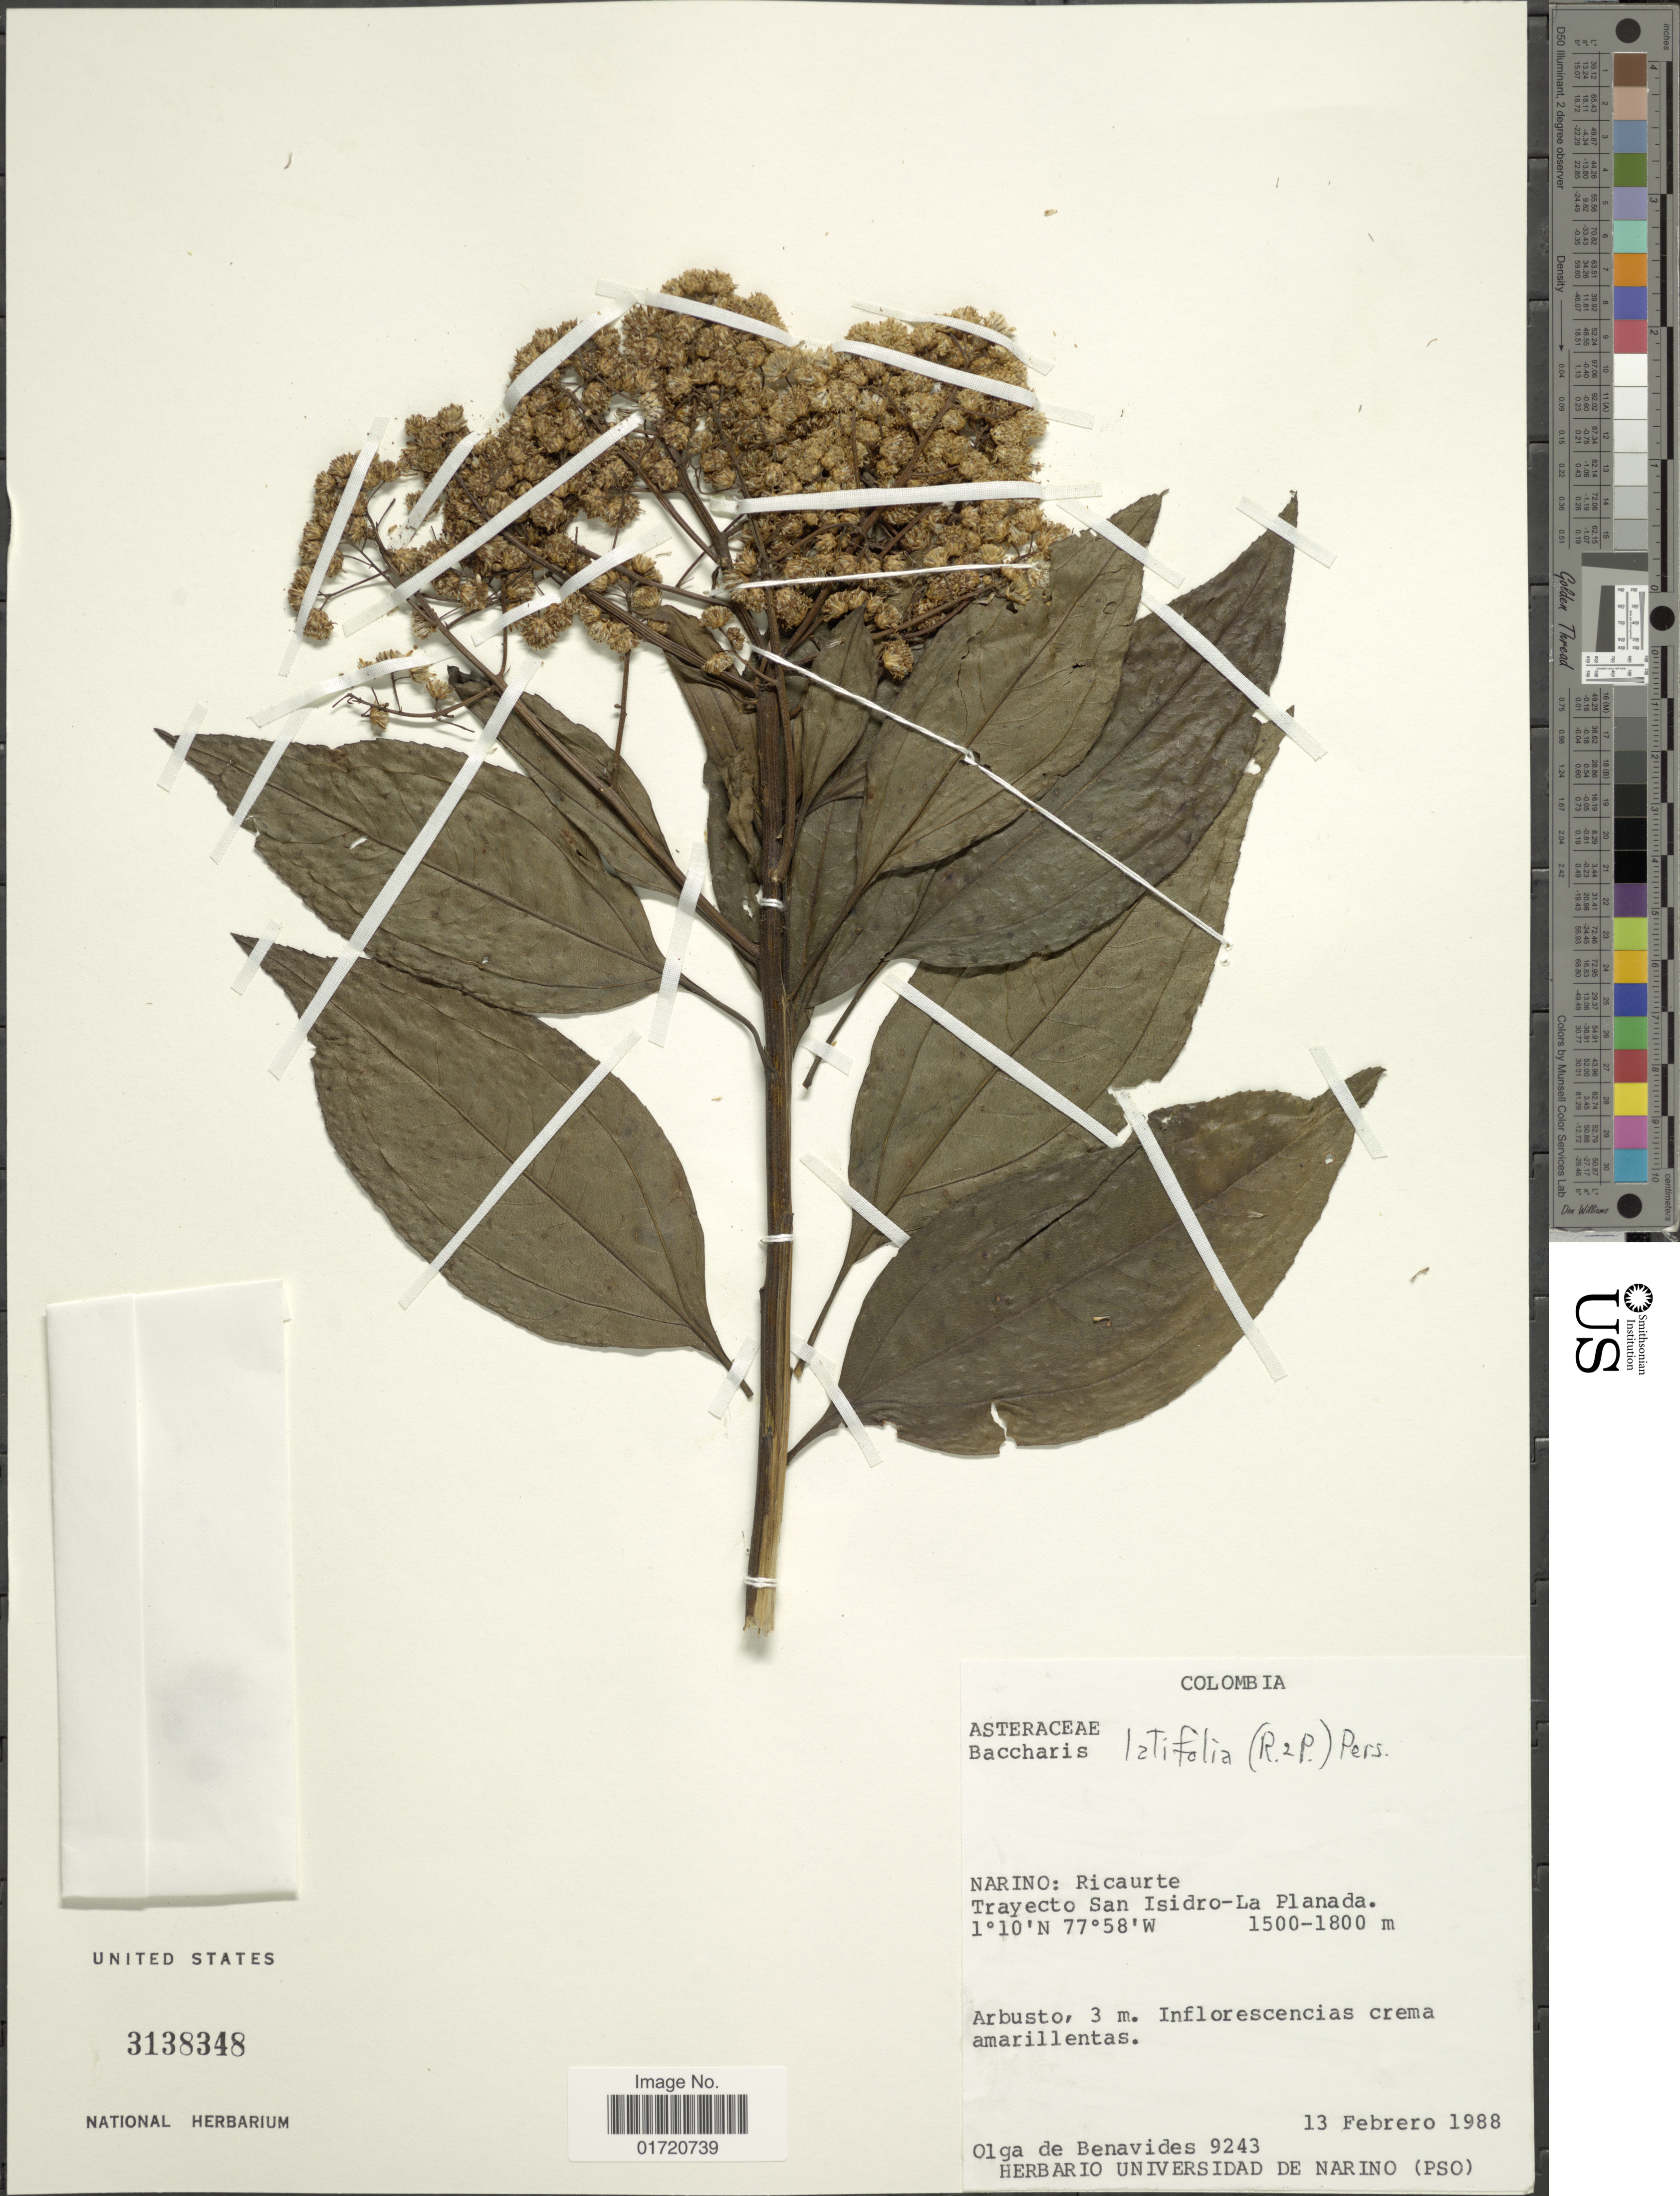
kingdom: Plantae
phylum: Tracheophyta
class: Magnoliopsida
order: Asterales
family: Asteraceae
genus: Baccharis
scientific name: Baccharis latifolia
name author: (Ruiz & Pav.) Pers.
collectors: Olga S. de Benavides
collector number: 9243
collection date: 1988-02-13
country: Colombia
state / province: Nariño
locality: Ricaurte, Trayecto San Isidro-La Planada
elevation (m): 1500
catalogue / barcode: US 3138348